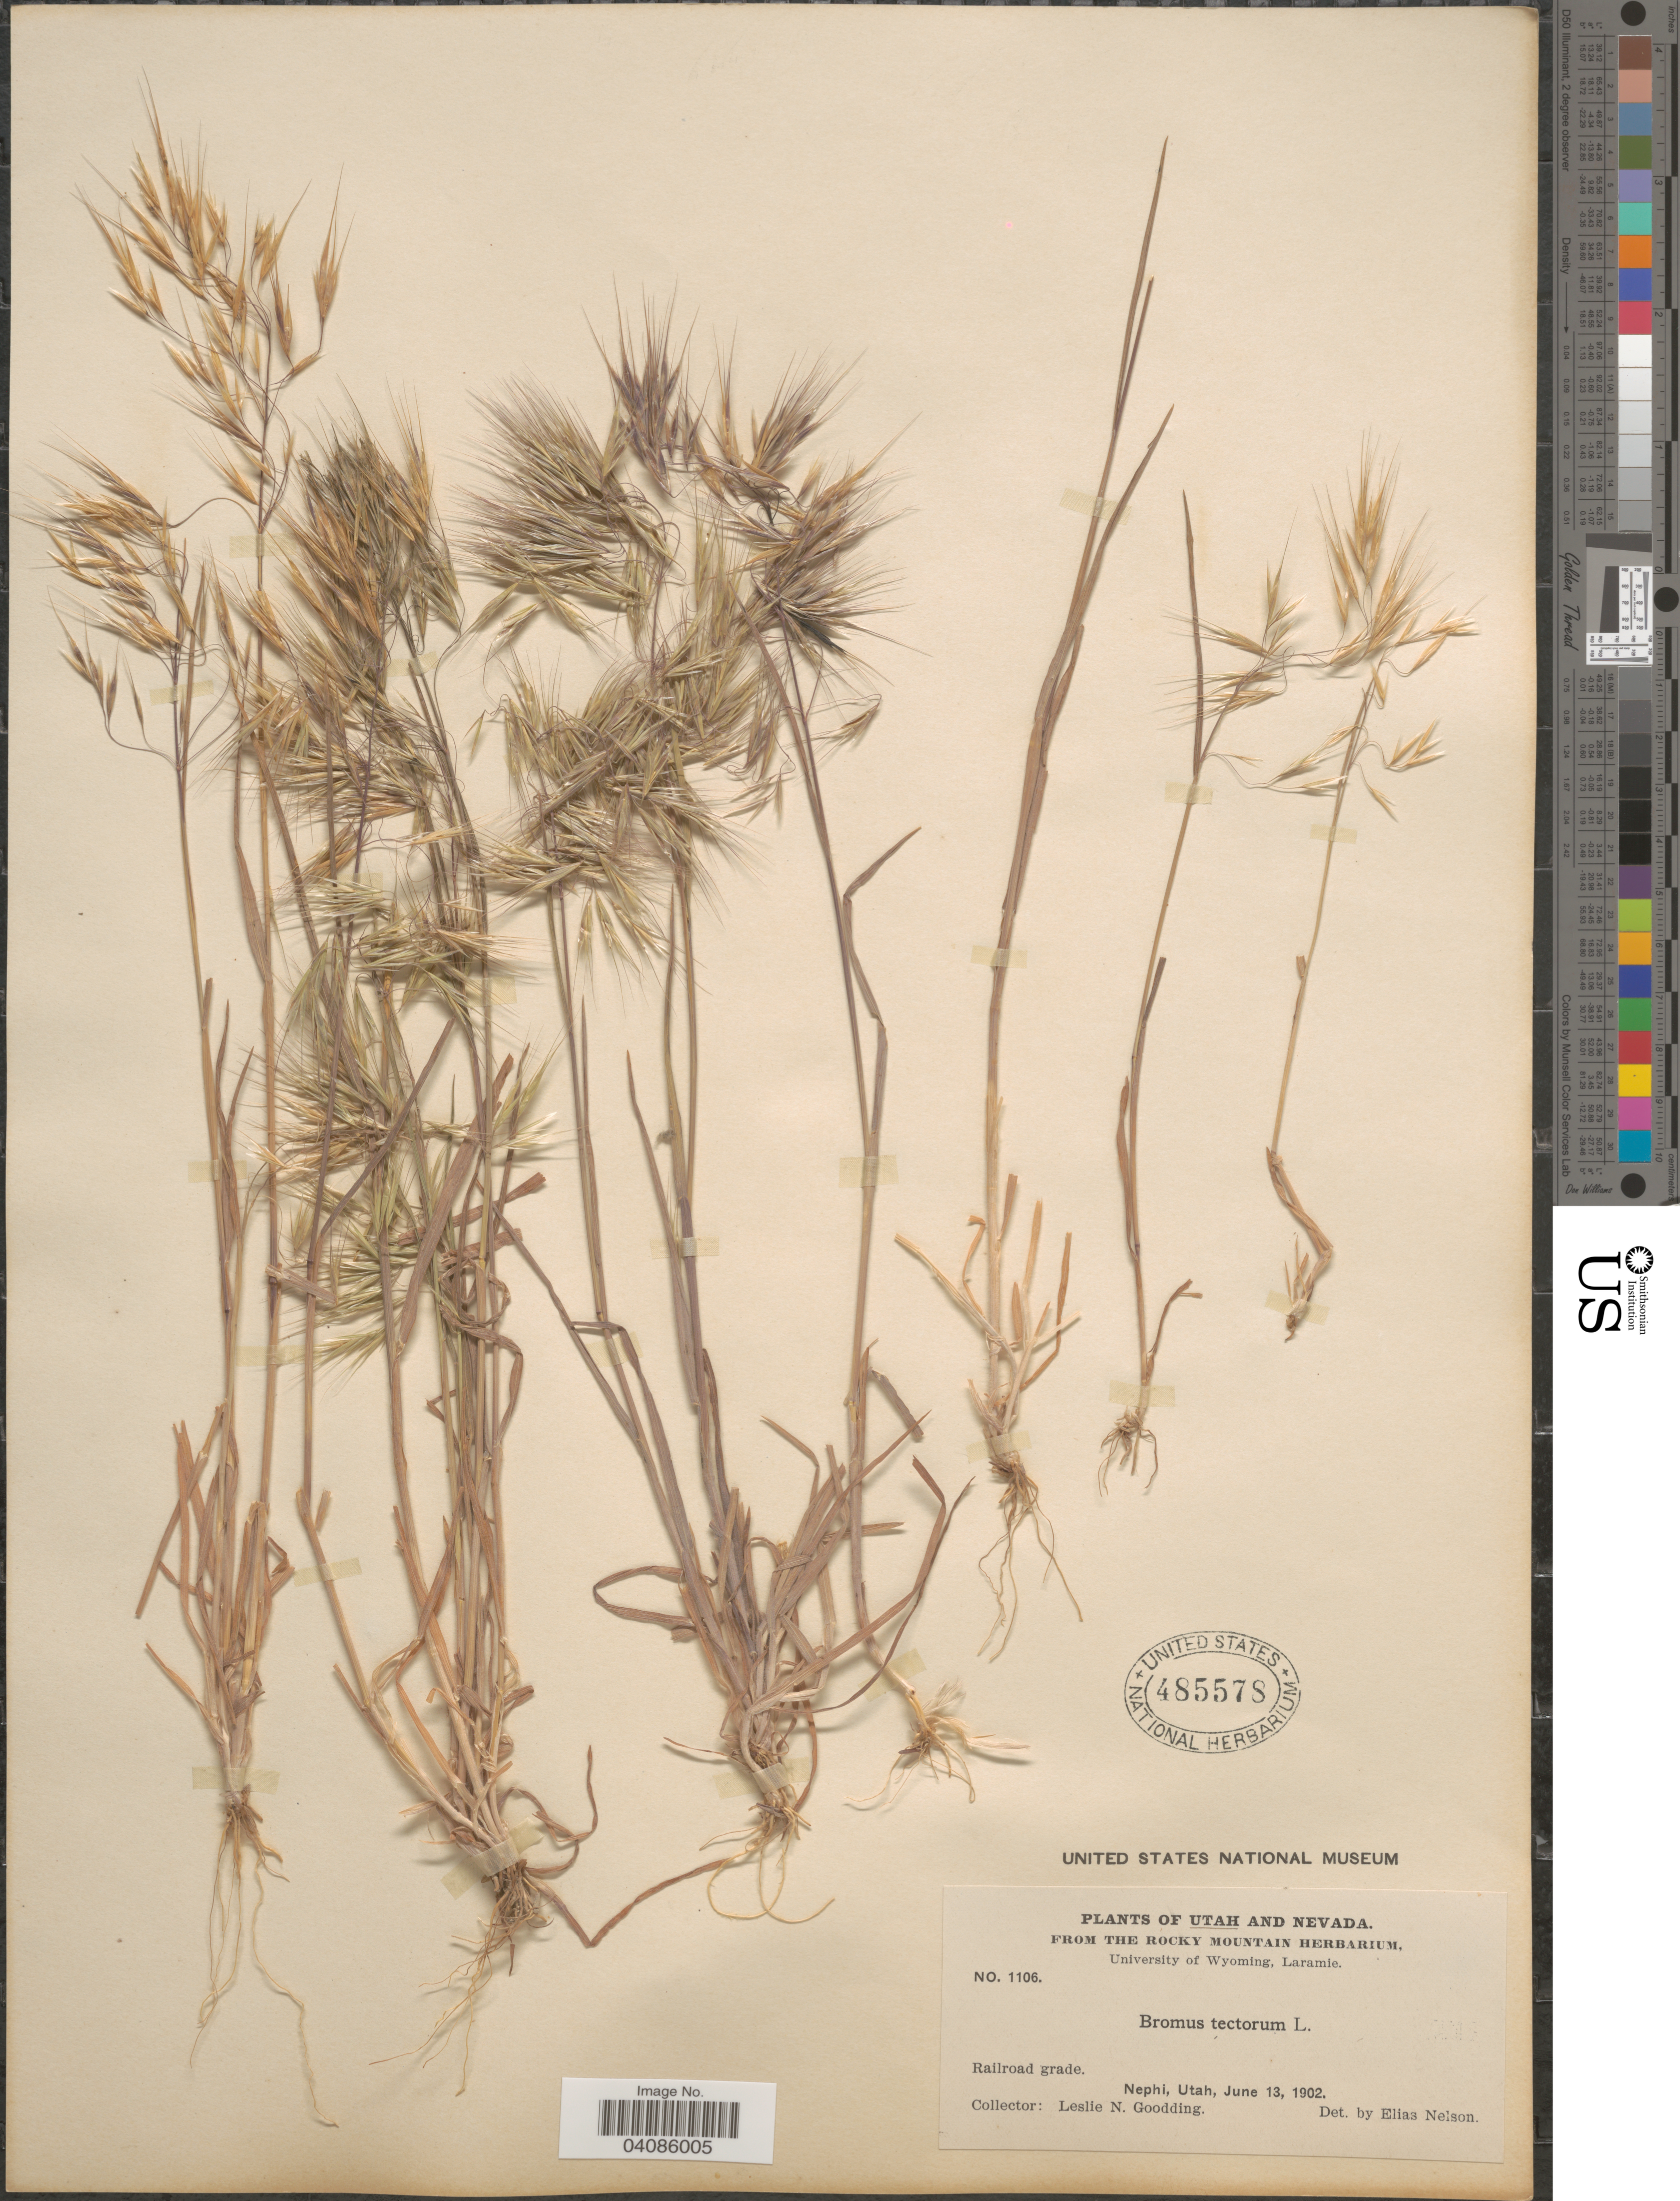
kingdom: Plantae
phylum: Tracheophyta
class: Liliopsida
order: Poales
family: Poaceae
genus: Bromus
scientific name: Bromus tectorum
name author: L.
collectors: L. N. Goodding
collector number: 1106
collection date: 1902-06-13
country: United States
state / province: Utah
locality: Railroad grade. Nephi.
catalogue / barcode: US 485578